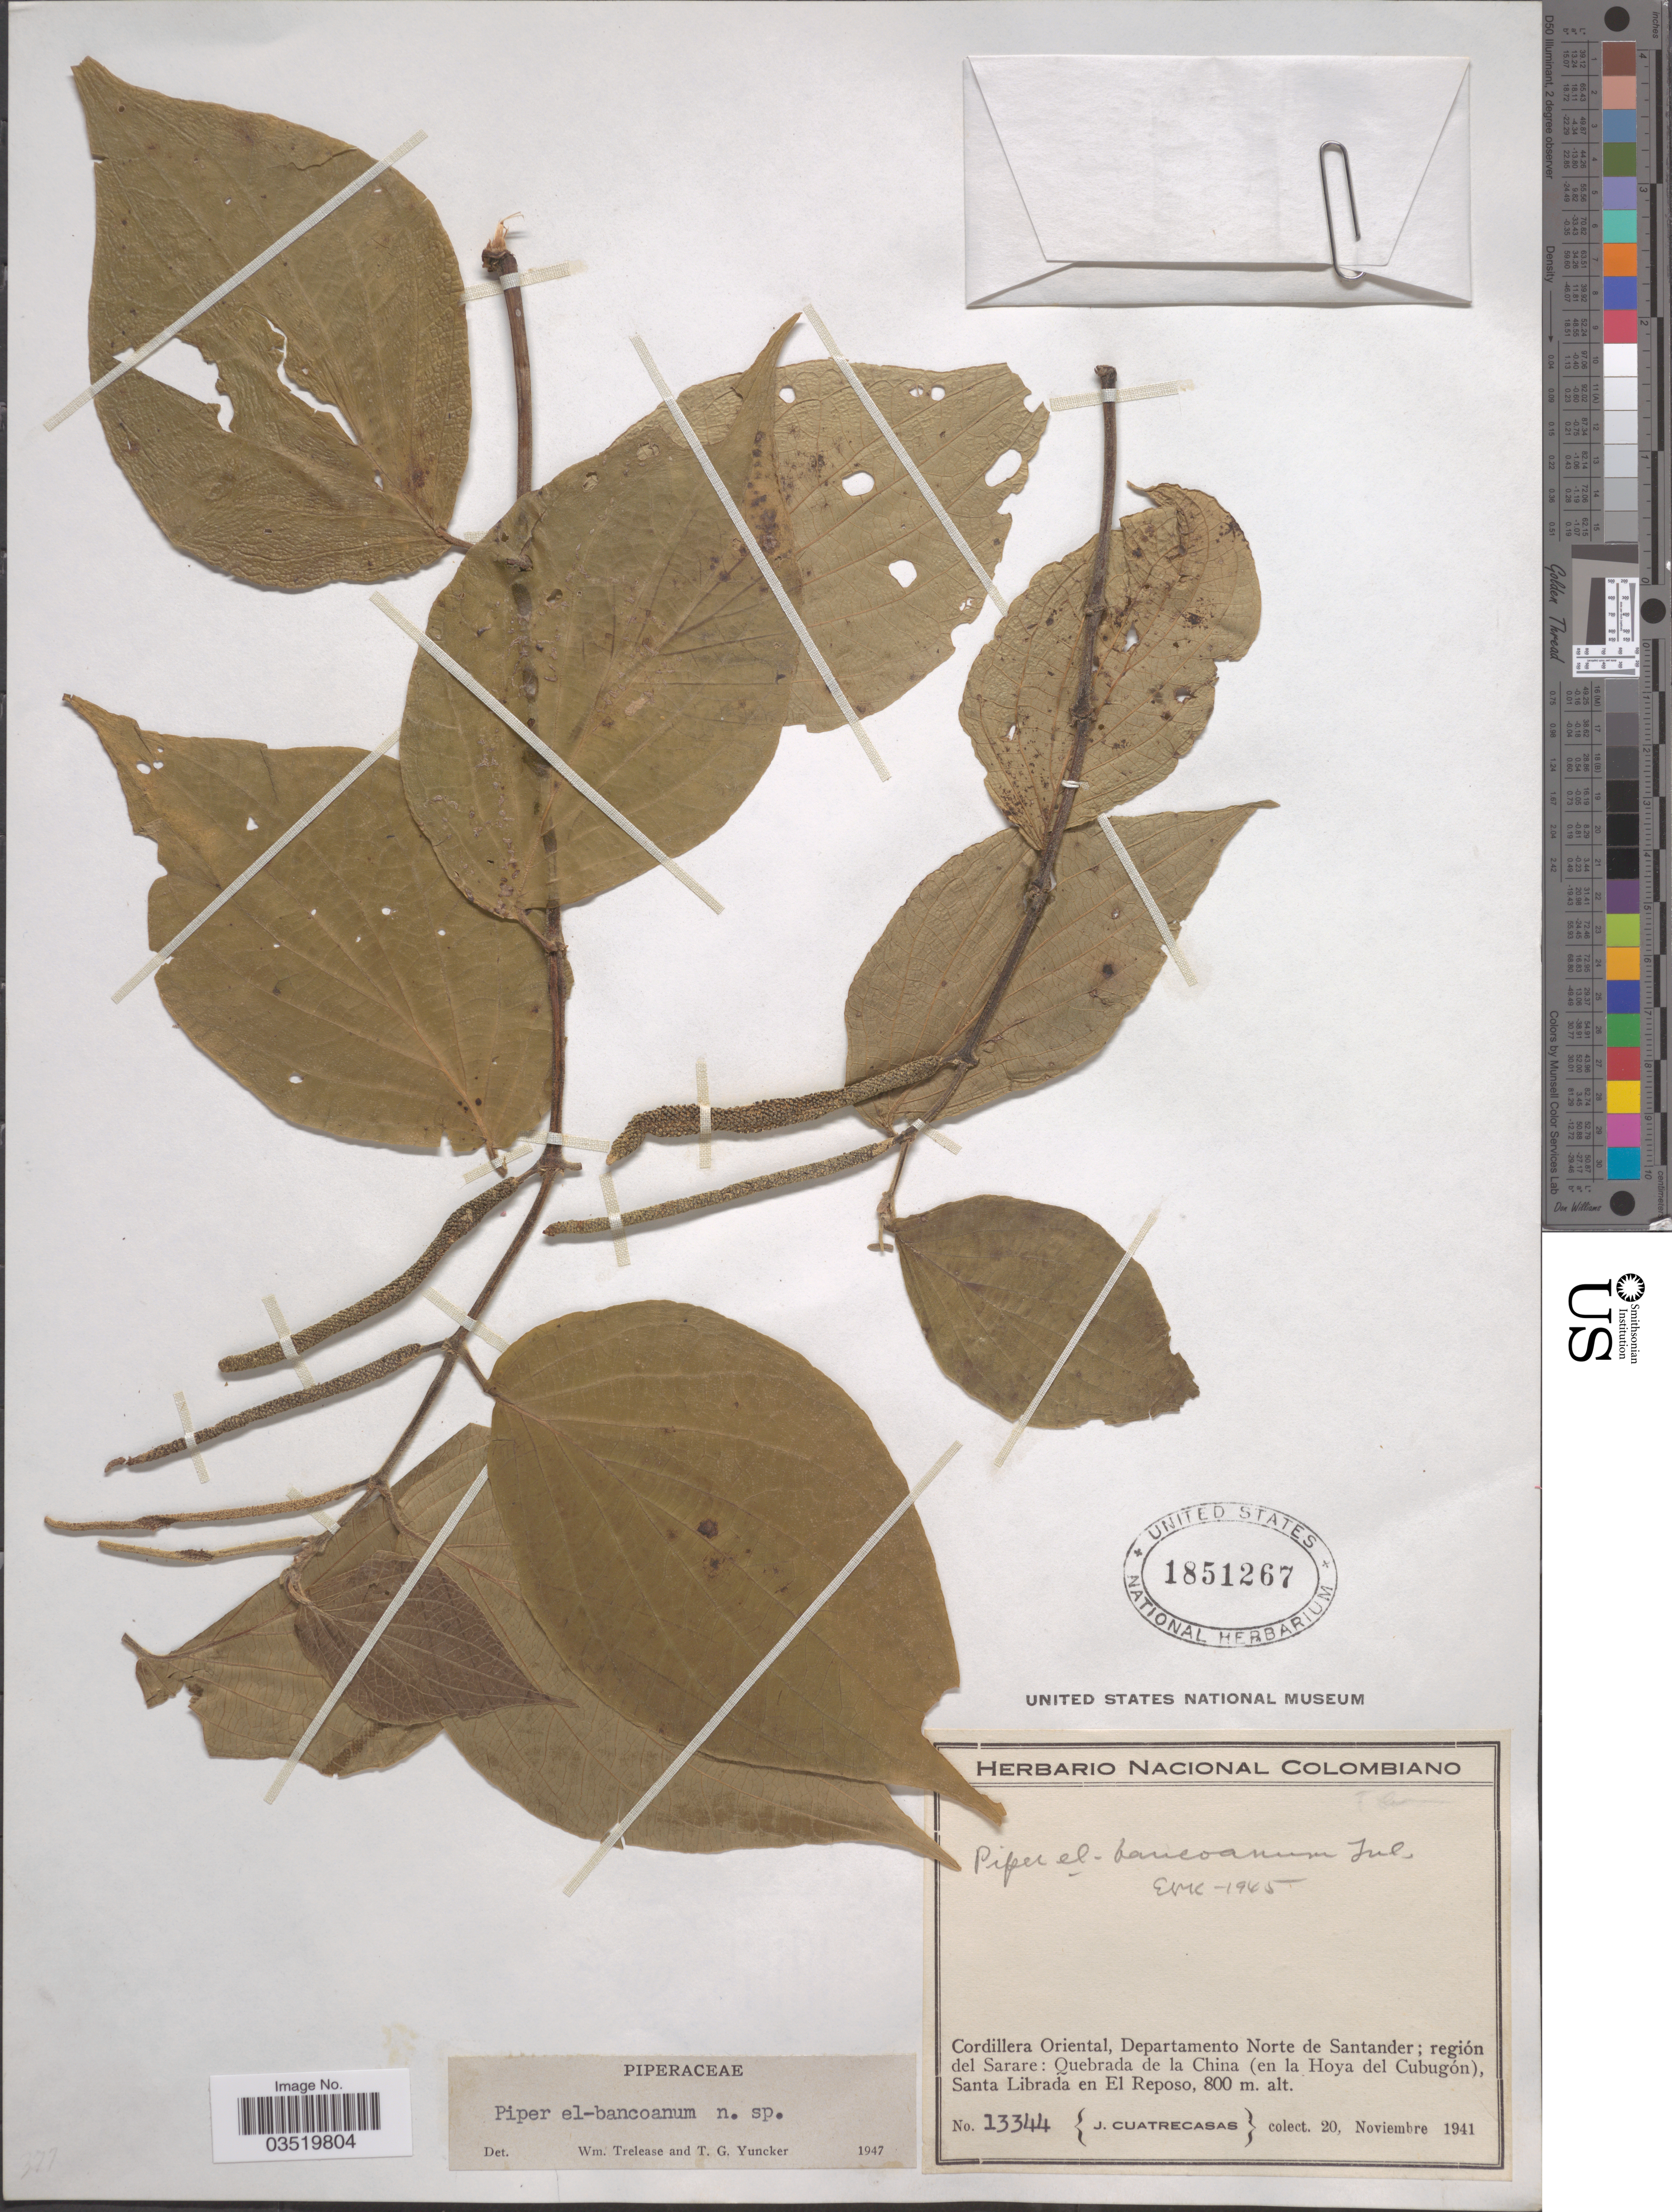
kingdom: Plantae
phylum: Tracheophyta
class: Magnoliopsida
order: Piperales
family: Piperaceae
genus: Piper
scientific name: Piper el-bancoanum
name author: Trel. & Yunck.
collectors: J. Cuatrecasas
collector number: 13344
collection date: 1941-11-20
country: Colombia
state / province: Norte de Santander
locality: Cordillera Oriental, Departamento Norte de Santander; región del Sarare: Quebrada de la China (en la Hoya del Cubugón), Santa Librada en El Reposo.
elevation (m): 800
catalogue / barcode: US 1851267